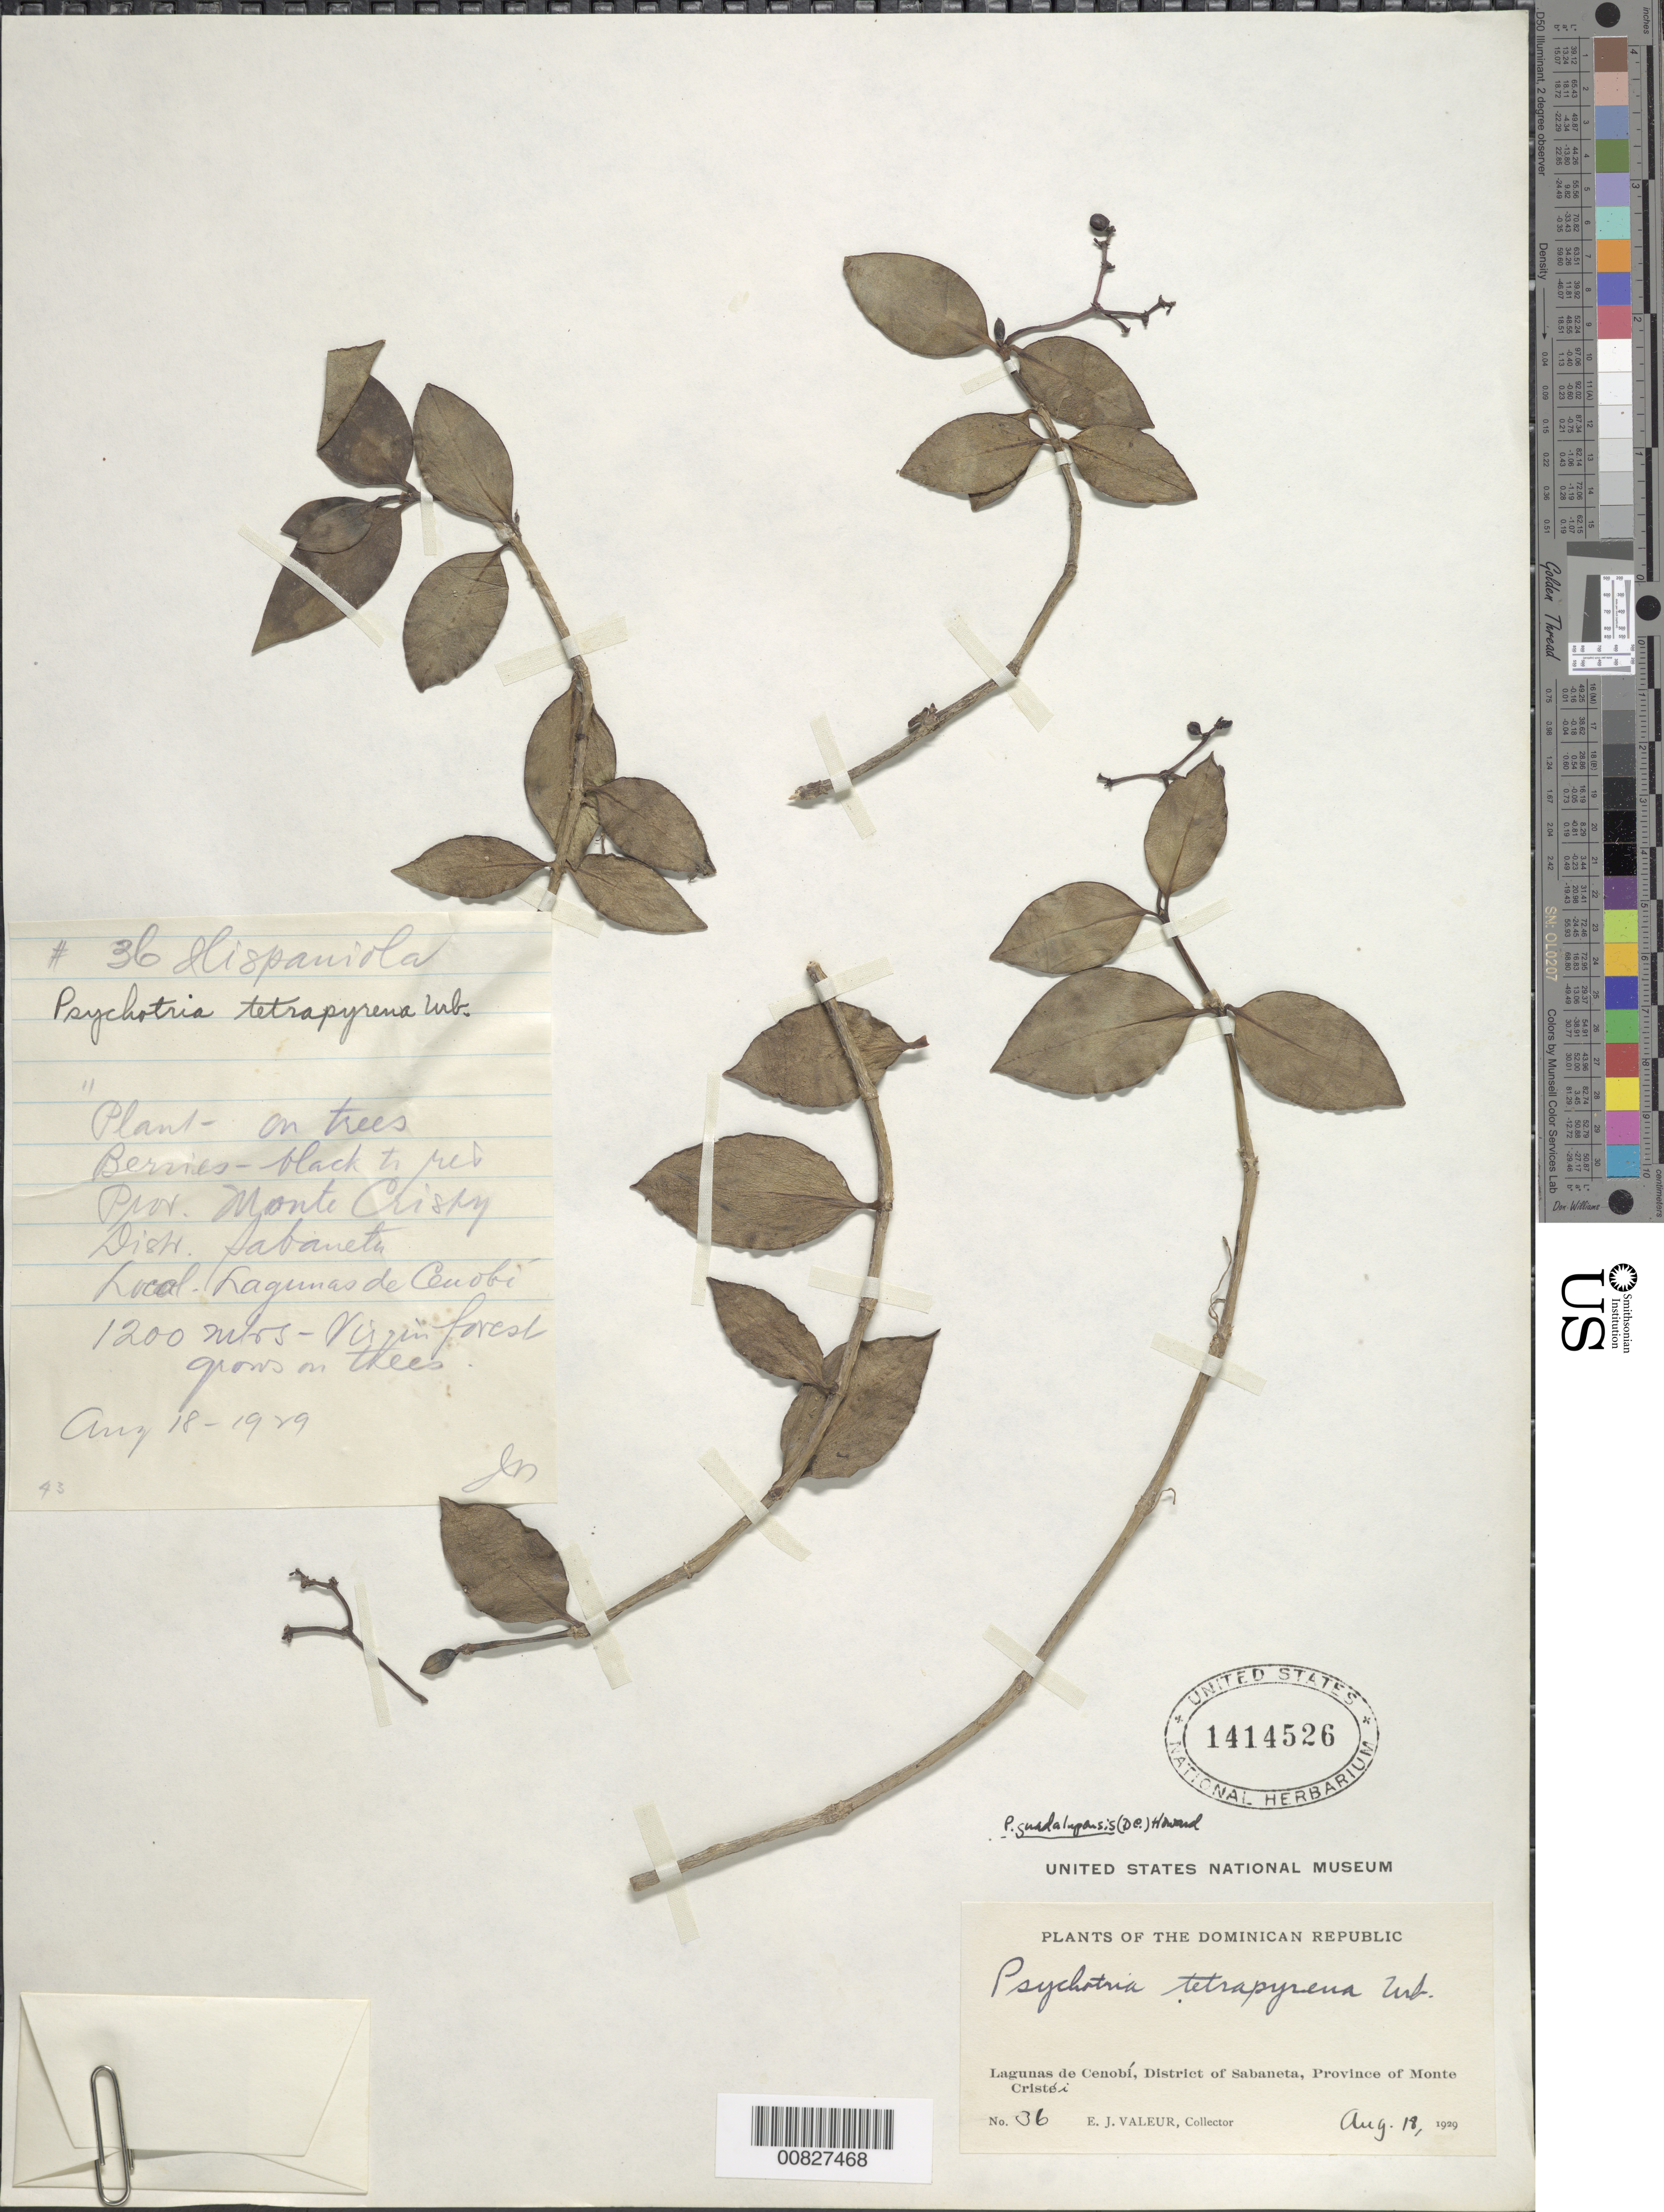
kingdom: Plantae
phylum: Tracheophyta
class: Magnoliopsida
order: Gentianales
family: Rubiaceae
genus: Notopleura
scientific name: Notopleura guadalupensis subsp. tetrapyrena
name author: (Urb.) C.M. Taylor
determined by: Nicolson, Dan H.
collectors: E. Valeur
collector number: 36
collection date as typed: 18 Aug 1929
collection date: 1929-08-18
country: Dominican Republic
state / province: Monte Cristi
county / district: Sabaneta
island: Hispaniola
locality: Lagunas de Cenobí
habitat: Virgin forest, grows on trees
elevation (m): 1200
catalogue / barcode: US 1414526